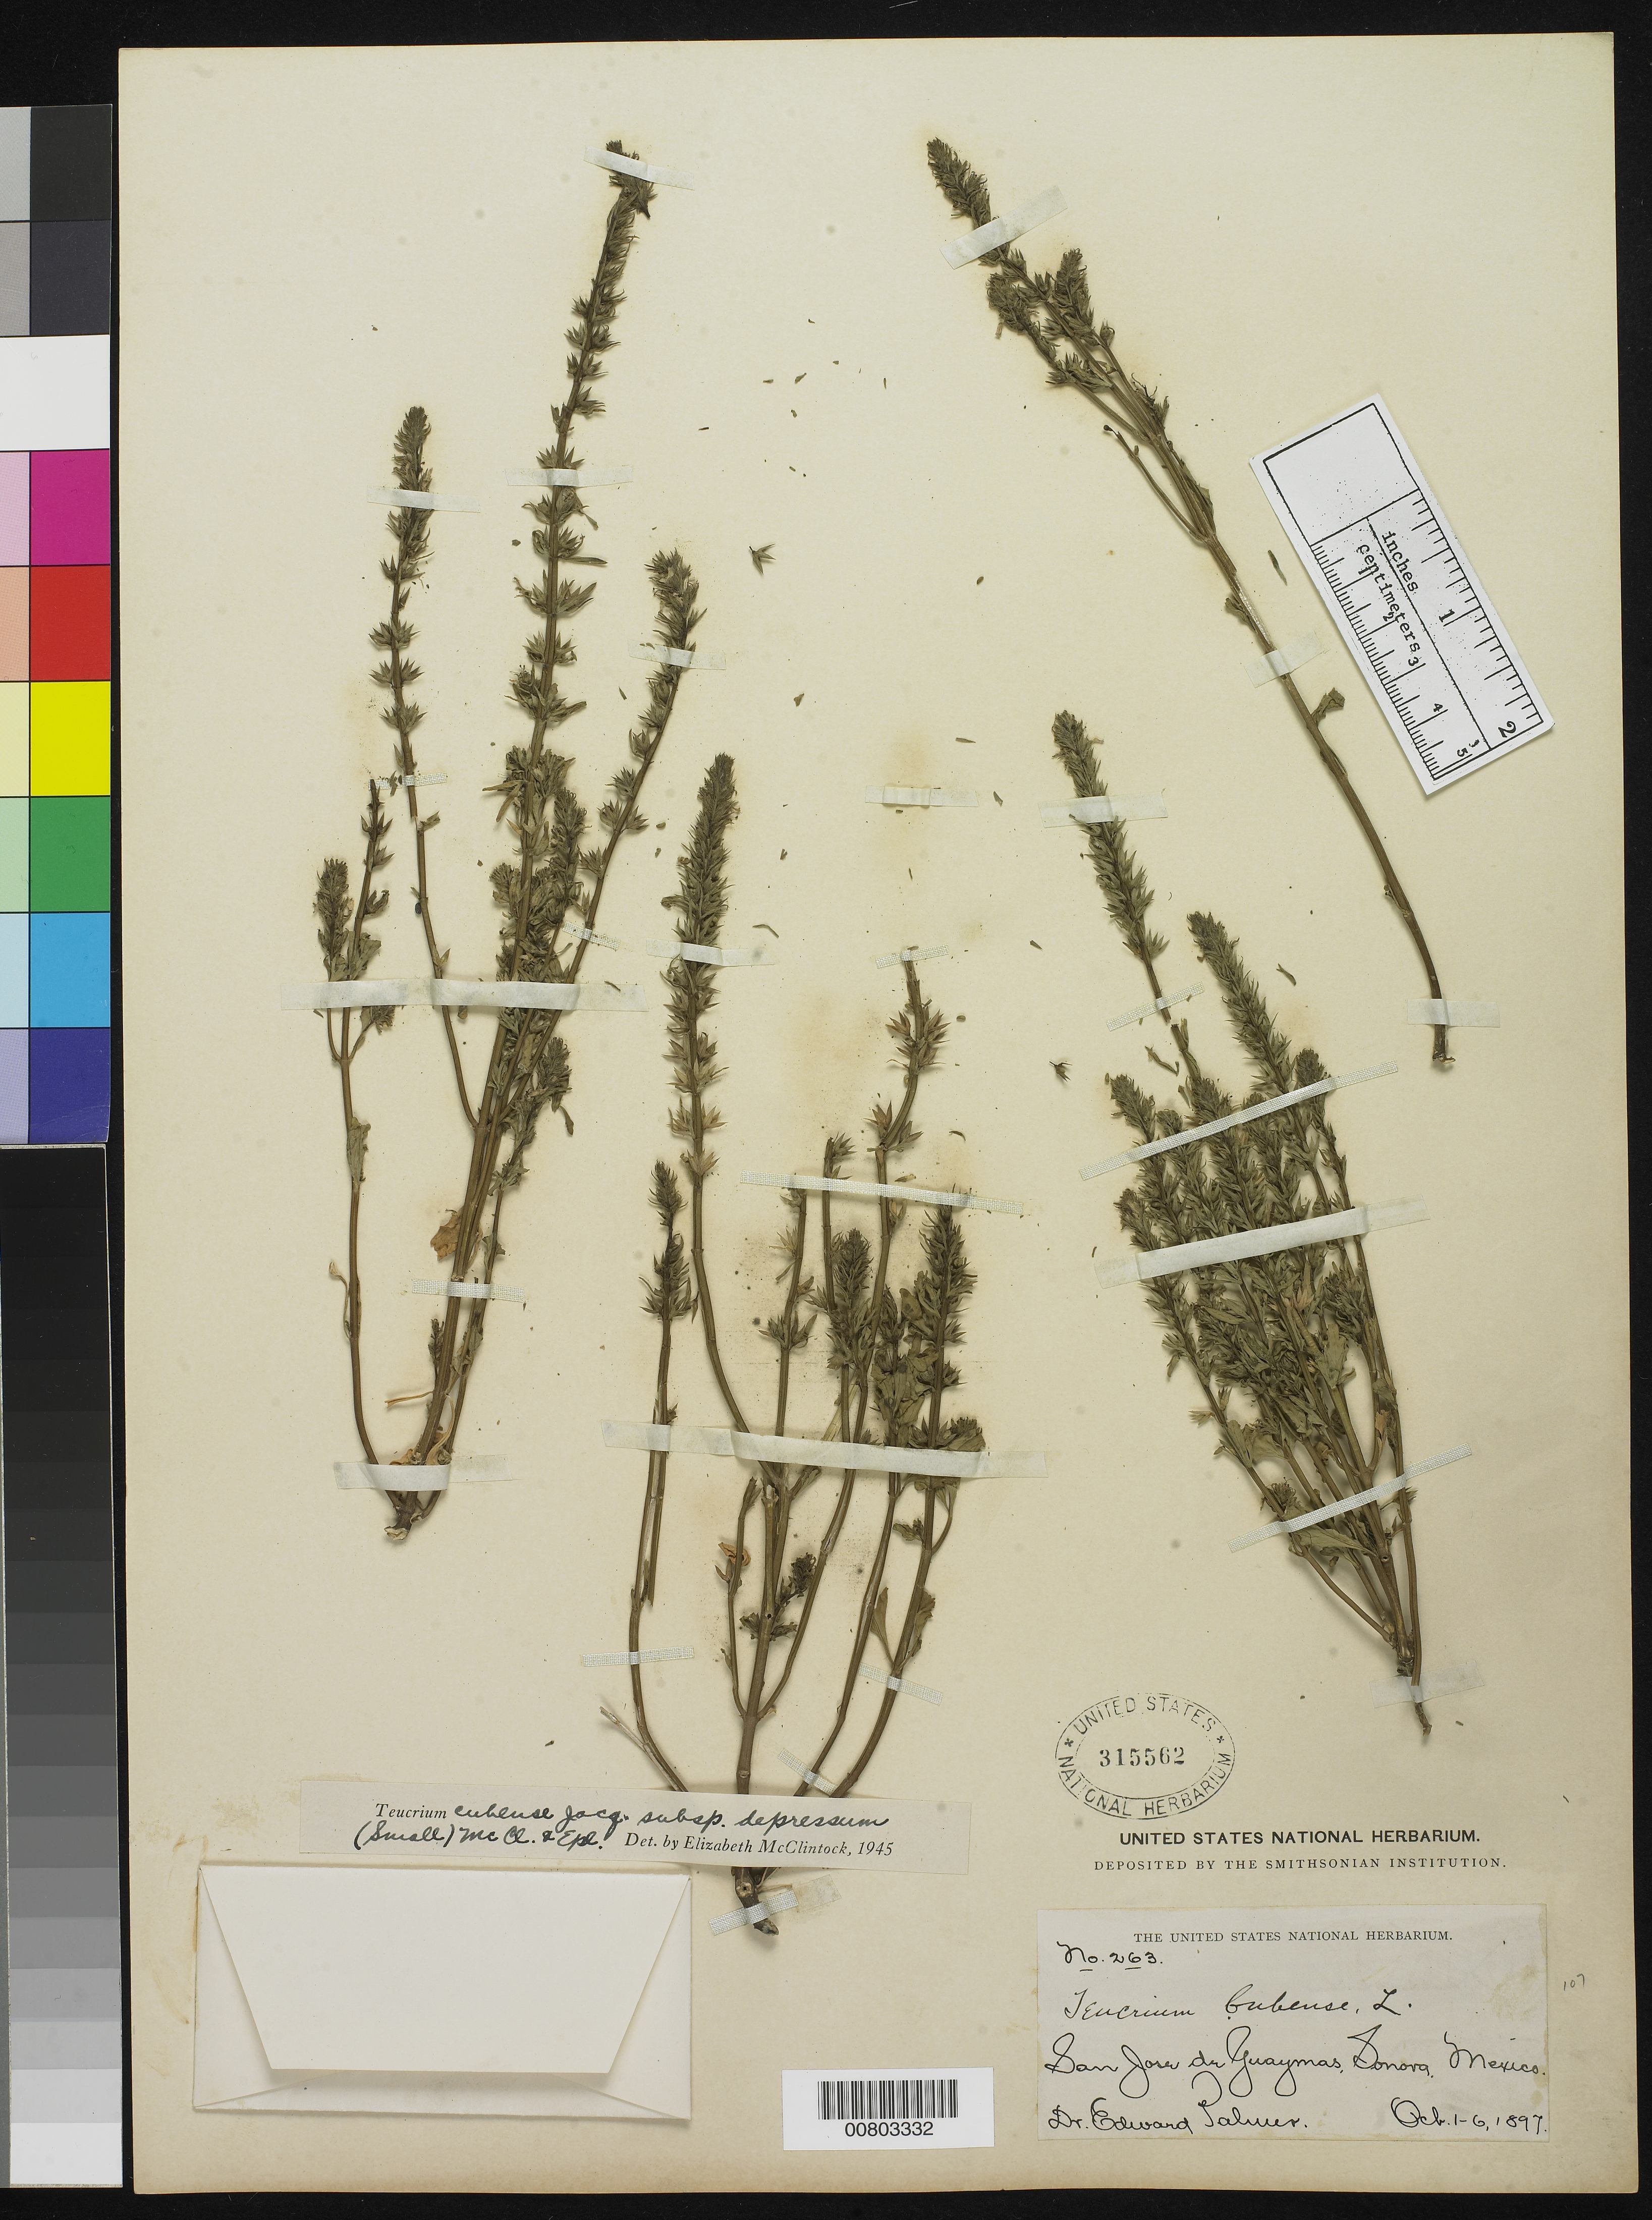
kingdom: Plantae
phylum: Tracheophyta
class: Magnoliopsida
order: Lamiales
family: Lamiaceae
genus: Teucrium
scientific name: Teucrium cubense subsp. depressum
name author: (Small) E. M. McClint. & Epling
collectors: E. Palmer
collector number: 263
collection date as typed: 01 Oct 1897 to 06 Oct 1897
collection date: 1897-10-01/1897-10-06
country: Mexico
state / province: Sonora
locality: San José de Guaymas, Sonora.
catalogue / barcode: US 315562